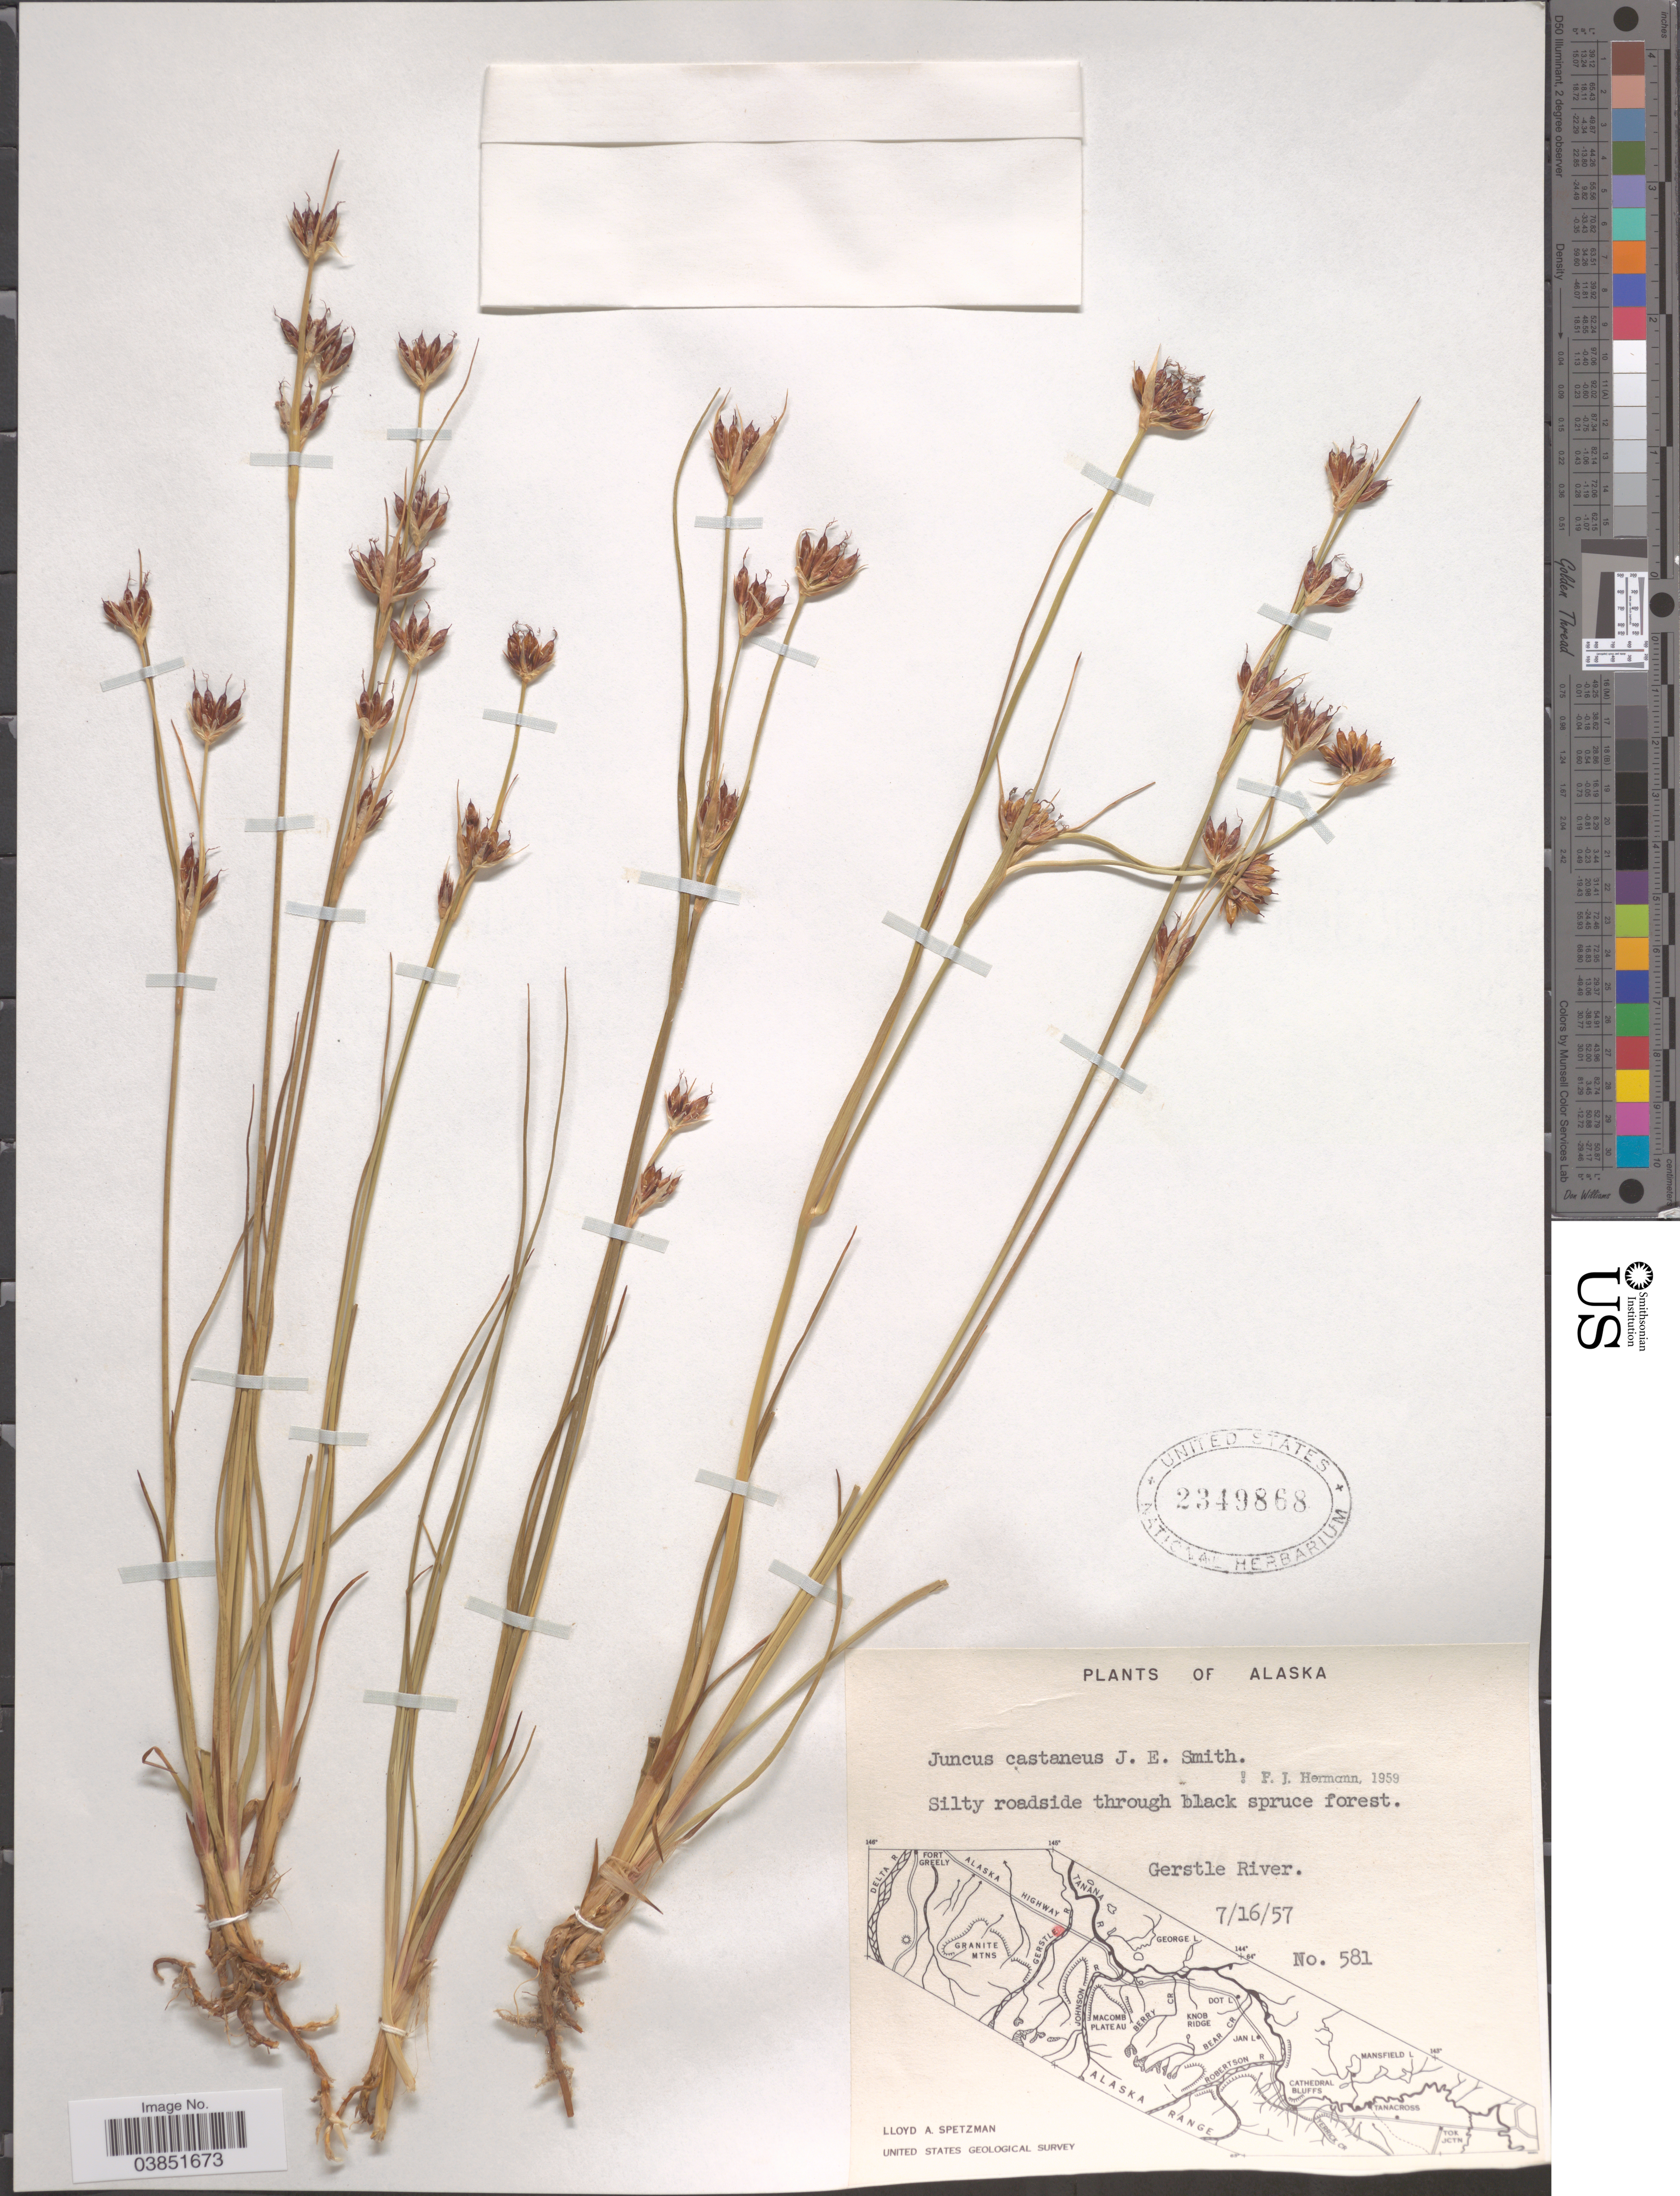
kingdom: Plantae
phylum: Tracheophyta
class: Liliopsida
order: Poales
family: Juncaceae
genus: Juncus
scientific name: Juncus castaneus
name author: Sm.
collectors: L. Spetzman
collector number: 581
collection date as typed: Transcribed d/m/y: 16/7/57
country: United States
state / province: Alaska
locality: Gerstle River.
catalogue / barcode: US 2349868